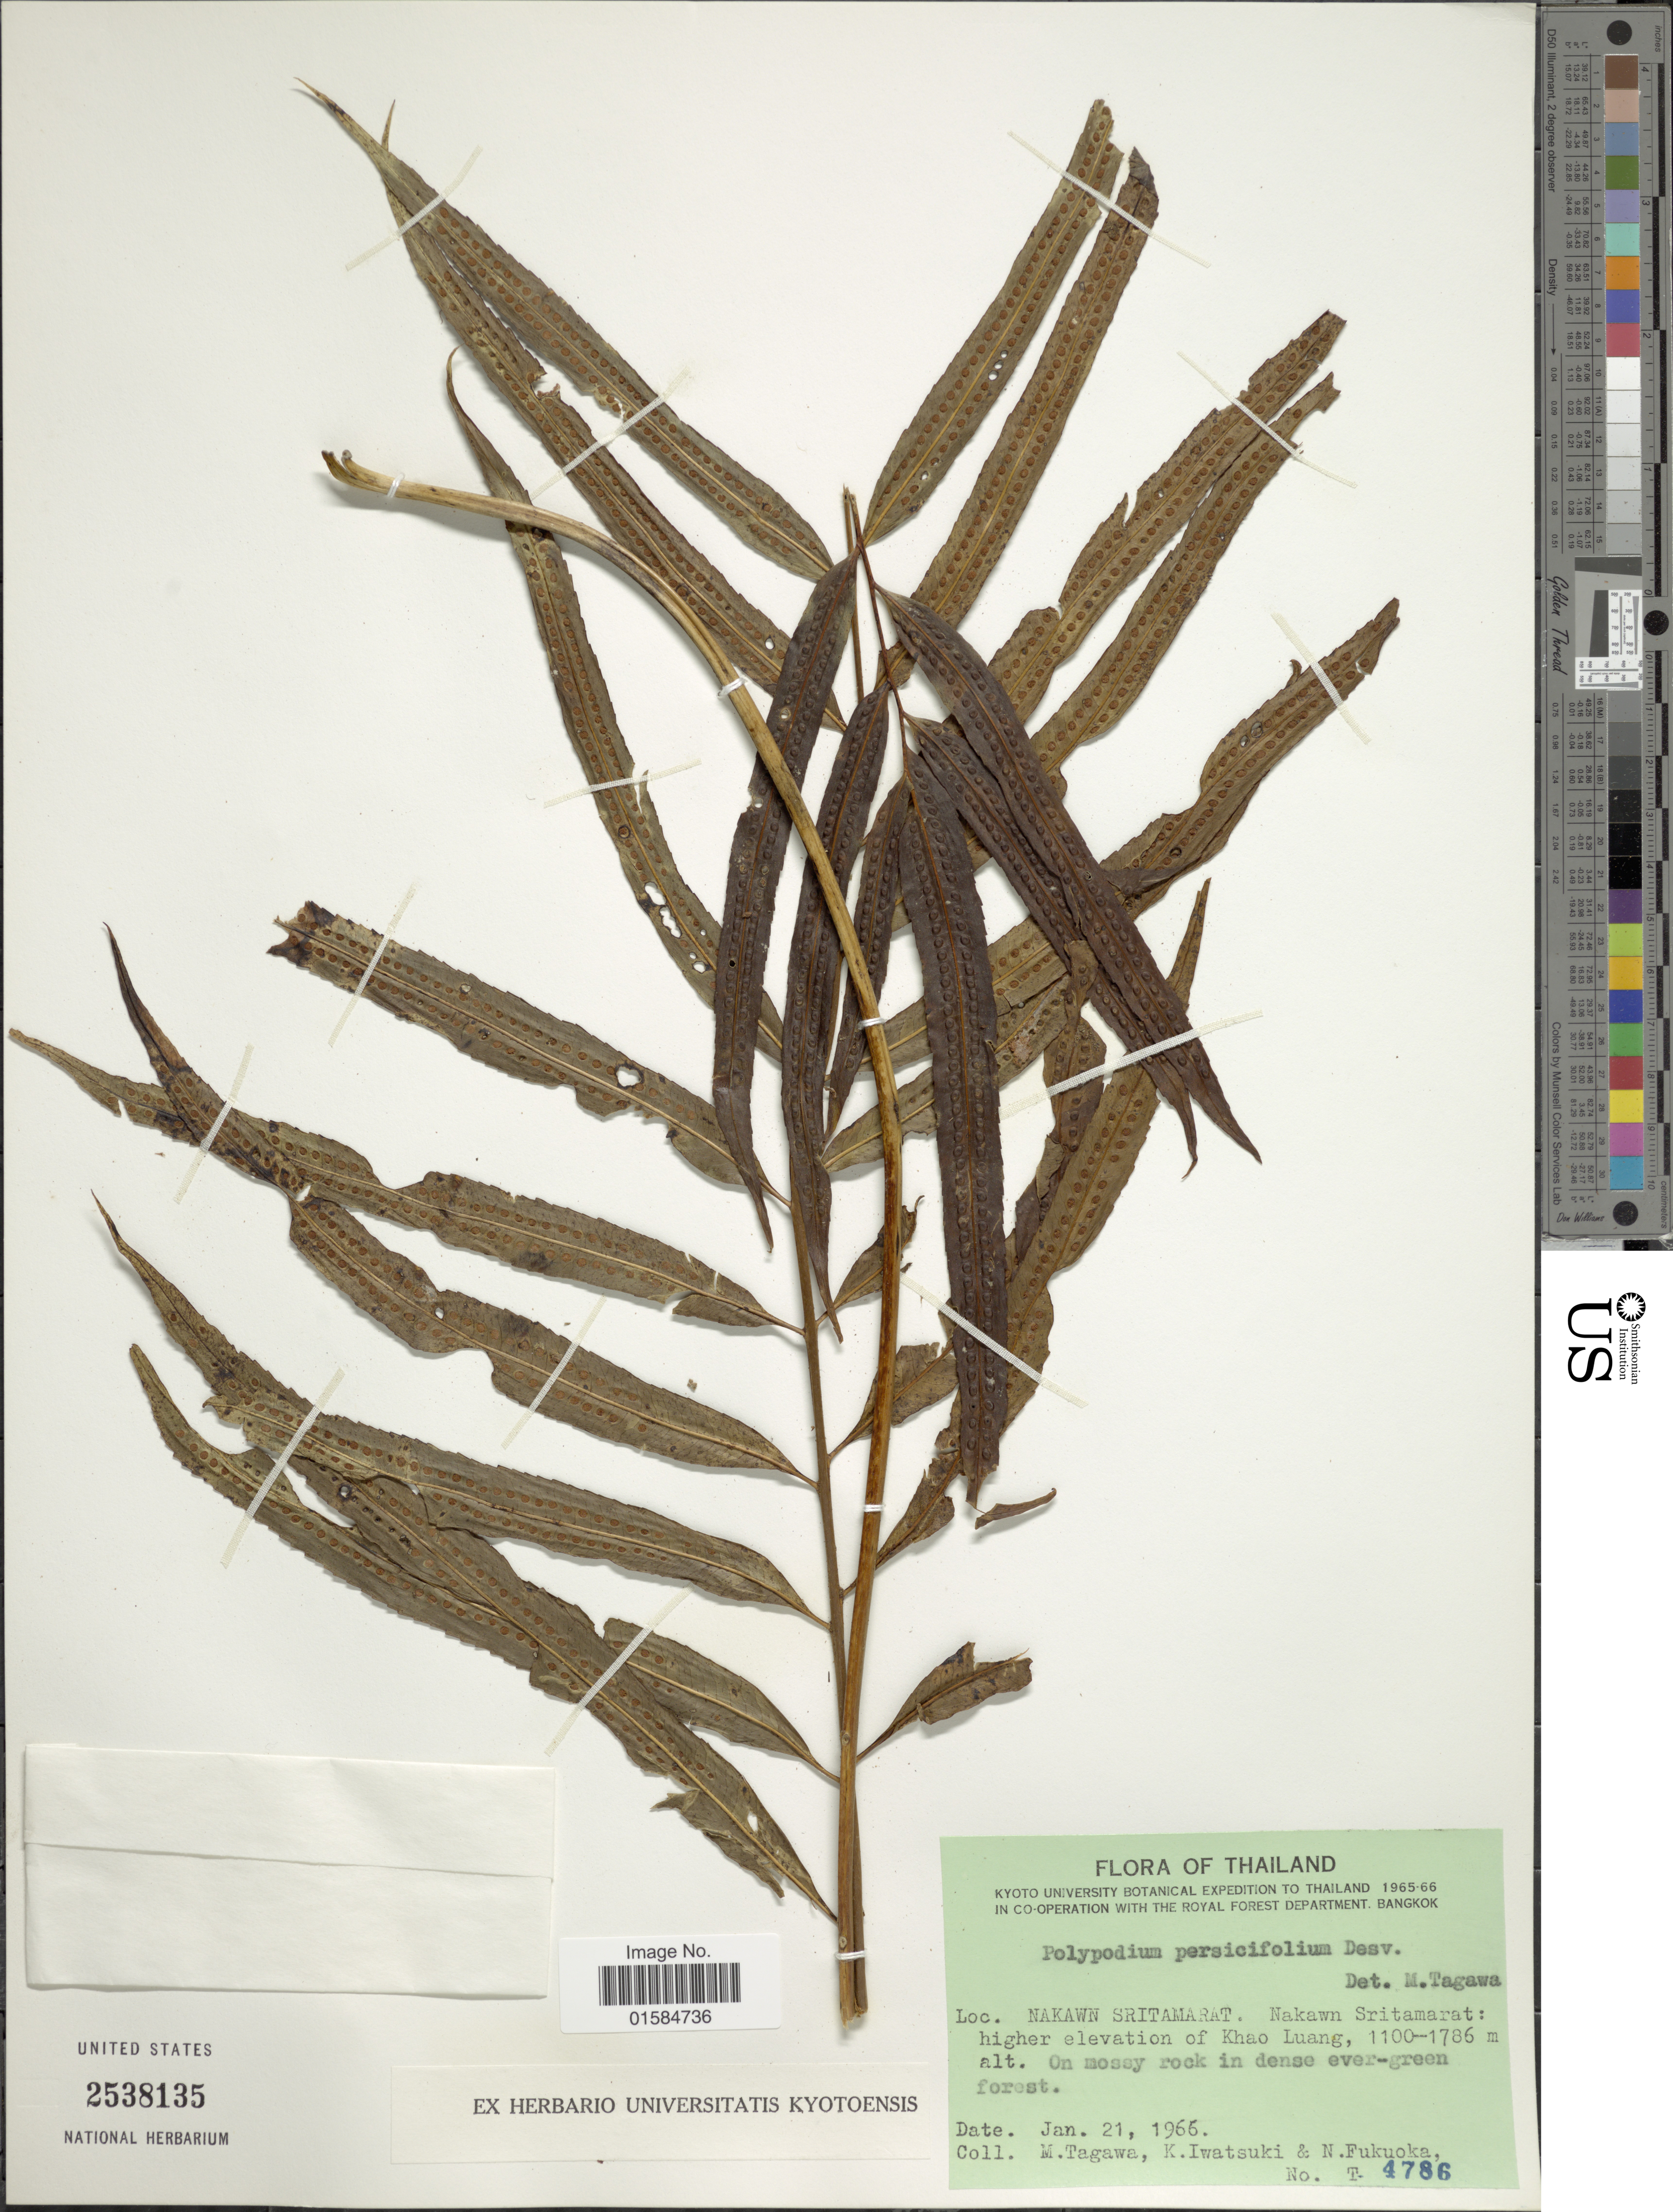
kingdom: Plantae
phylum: Tracheophyta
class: Polypodiopsida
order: Polypodiales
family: Polypodiaceae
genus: Goniophlebium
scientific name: Goniophlebium persicifolium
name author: (Desv.) Bedd.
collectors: M. Tagawa, K. Iwatsuki & N. Fukuoka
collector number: T4786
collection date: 1966-01-21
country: Thailand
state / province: Nakhon Si Thammarat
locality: Nakawn Sritamarat: higher elevation of Khao Luang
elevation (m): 1100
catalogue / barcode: US 2538135